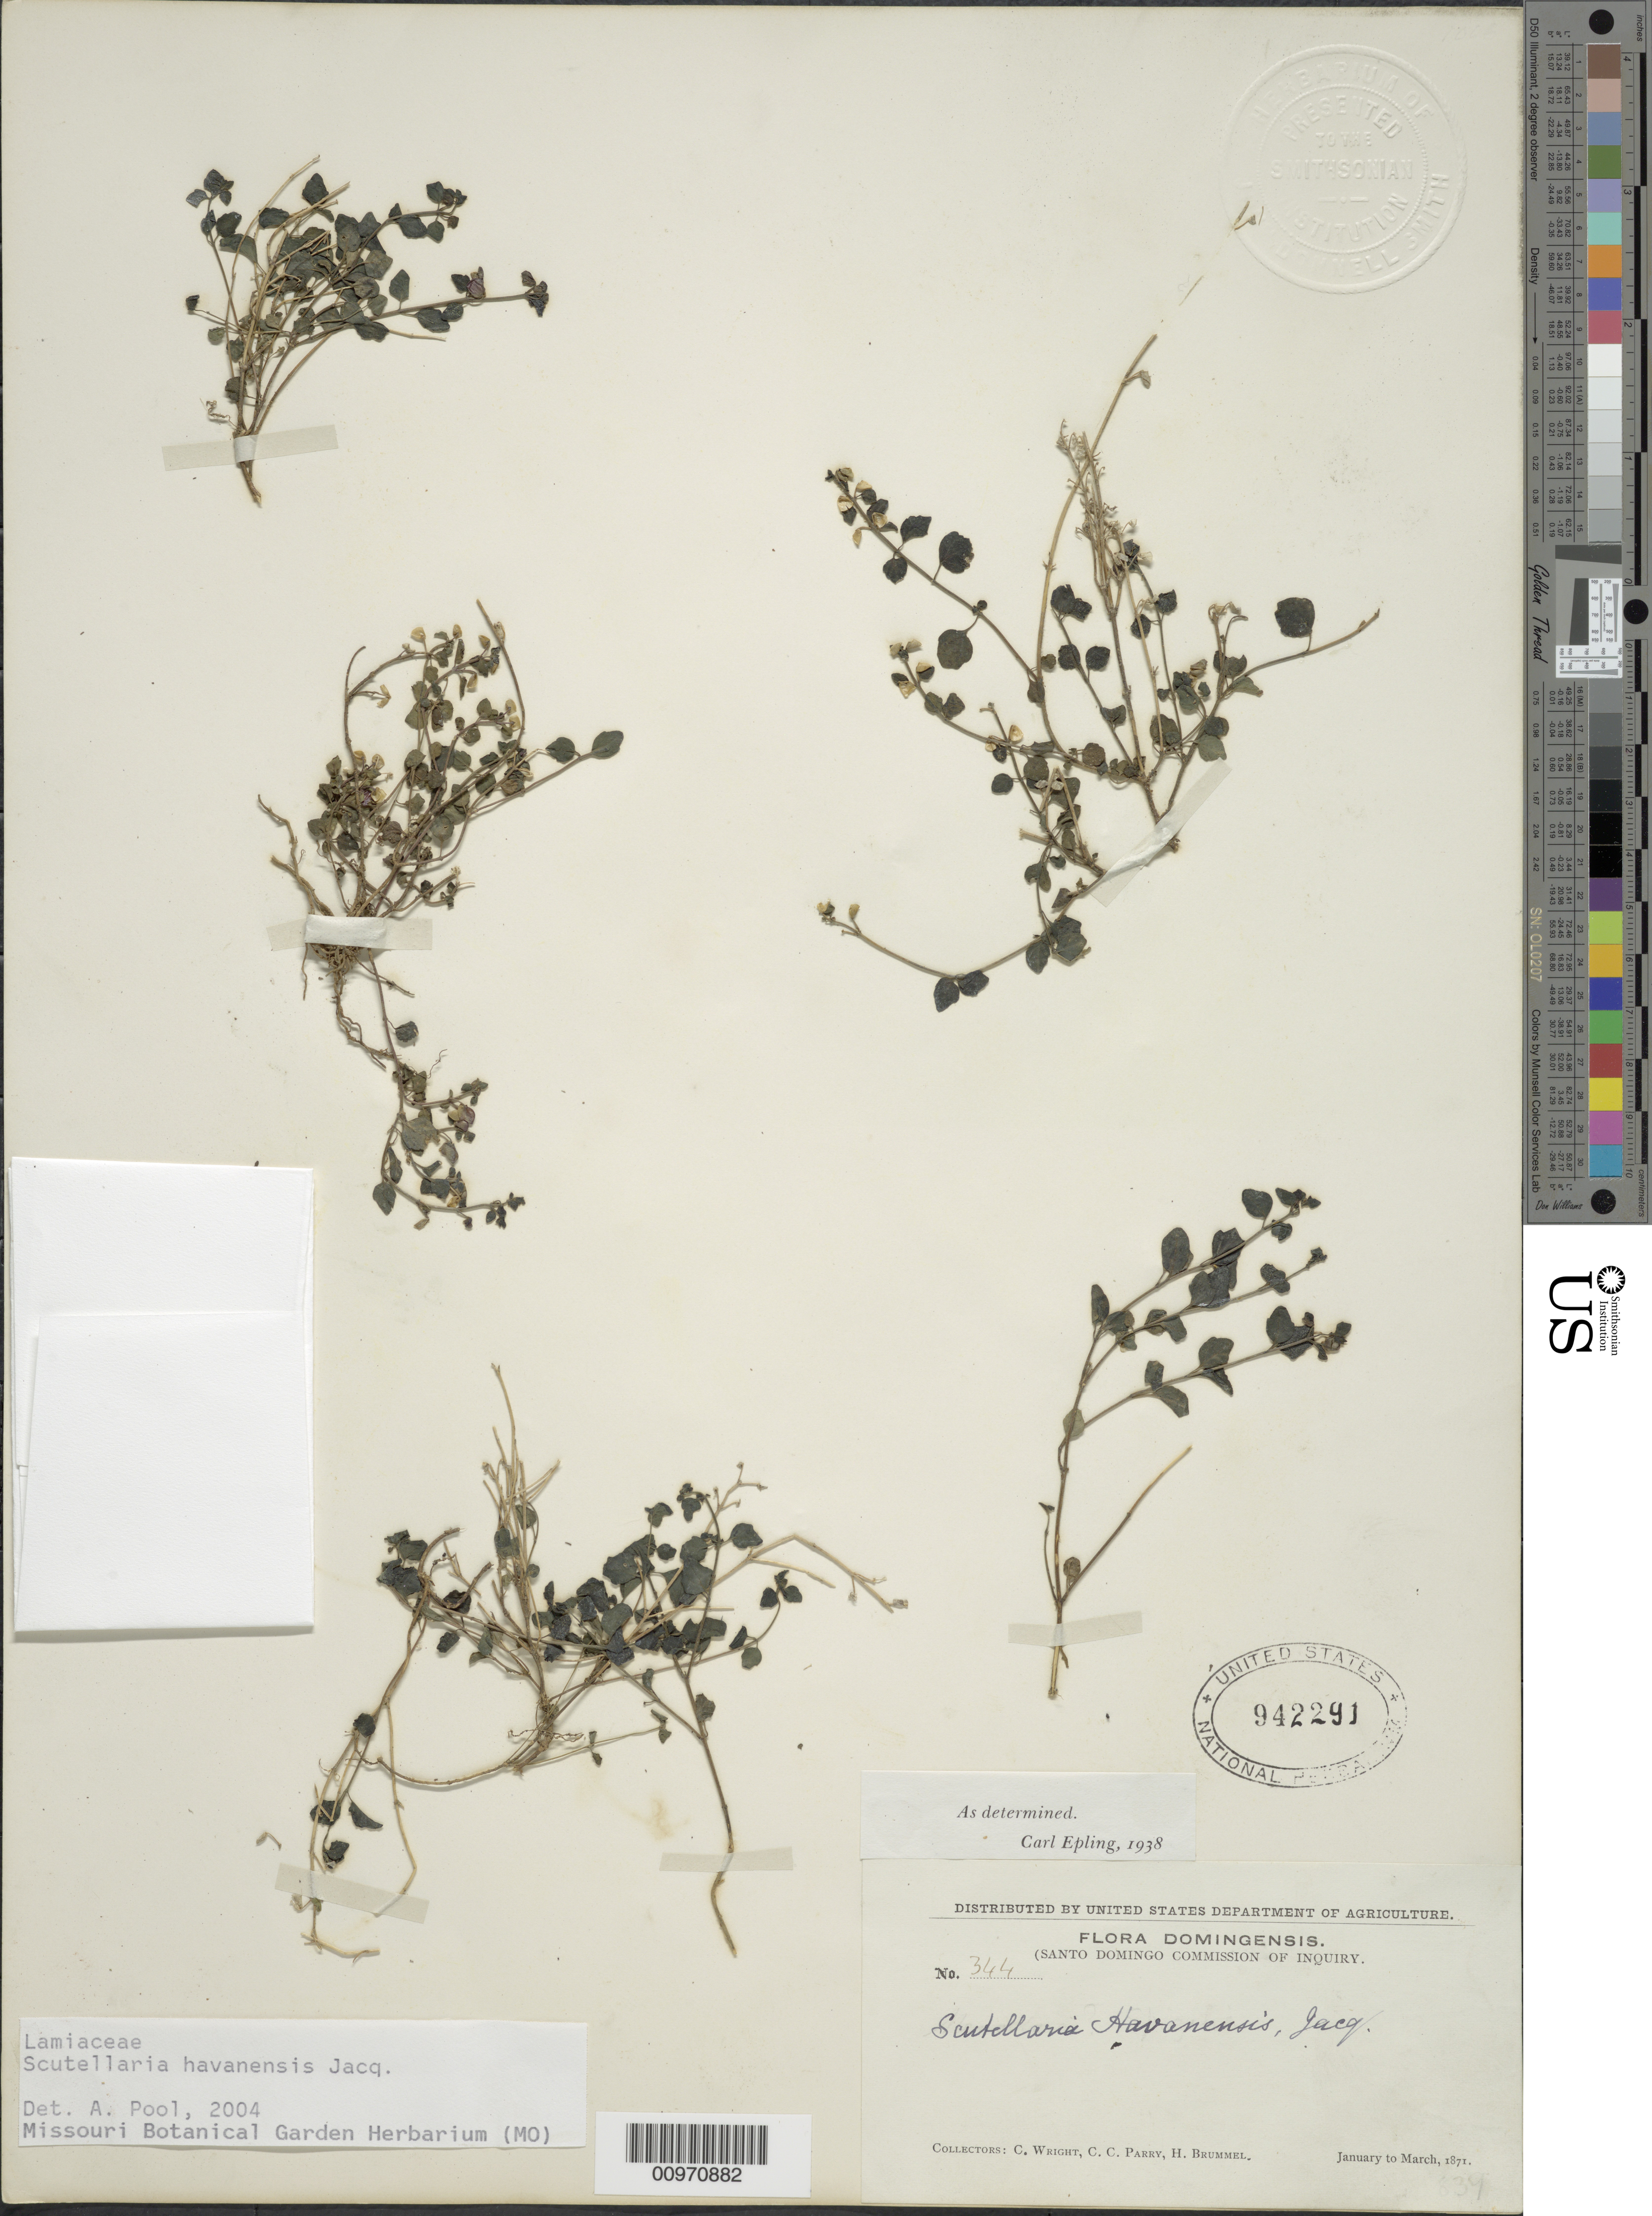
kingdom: Plantae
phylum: Tracheophyta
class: Magnoliopsida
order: Lamiales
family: Lamiaceae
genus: Scutellaria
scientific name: Scutellaria havanensis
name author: Jacq.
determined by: Pool, A., (MO), Missouri Botanical Garden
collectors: C. Wright, C. C. Parry & H. Brummel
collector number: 344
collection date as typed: Jan 1871 to -- Mar 1871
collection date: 1871-01/1871-03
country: Dominican Republic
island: Hispaniola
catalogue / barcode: US 942291